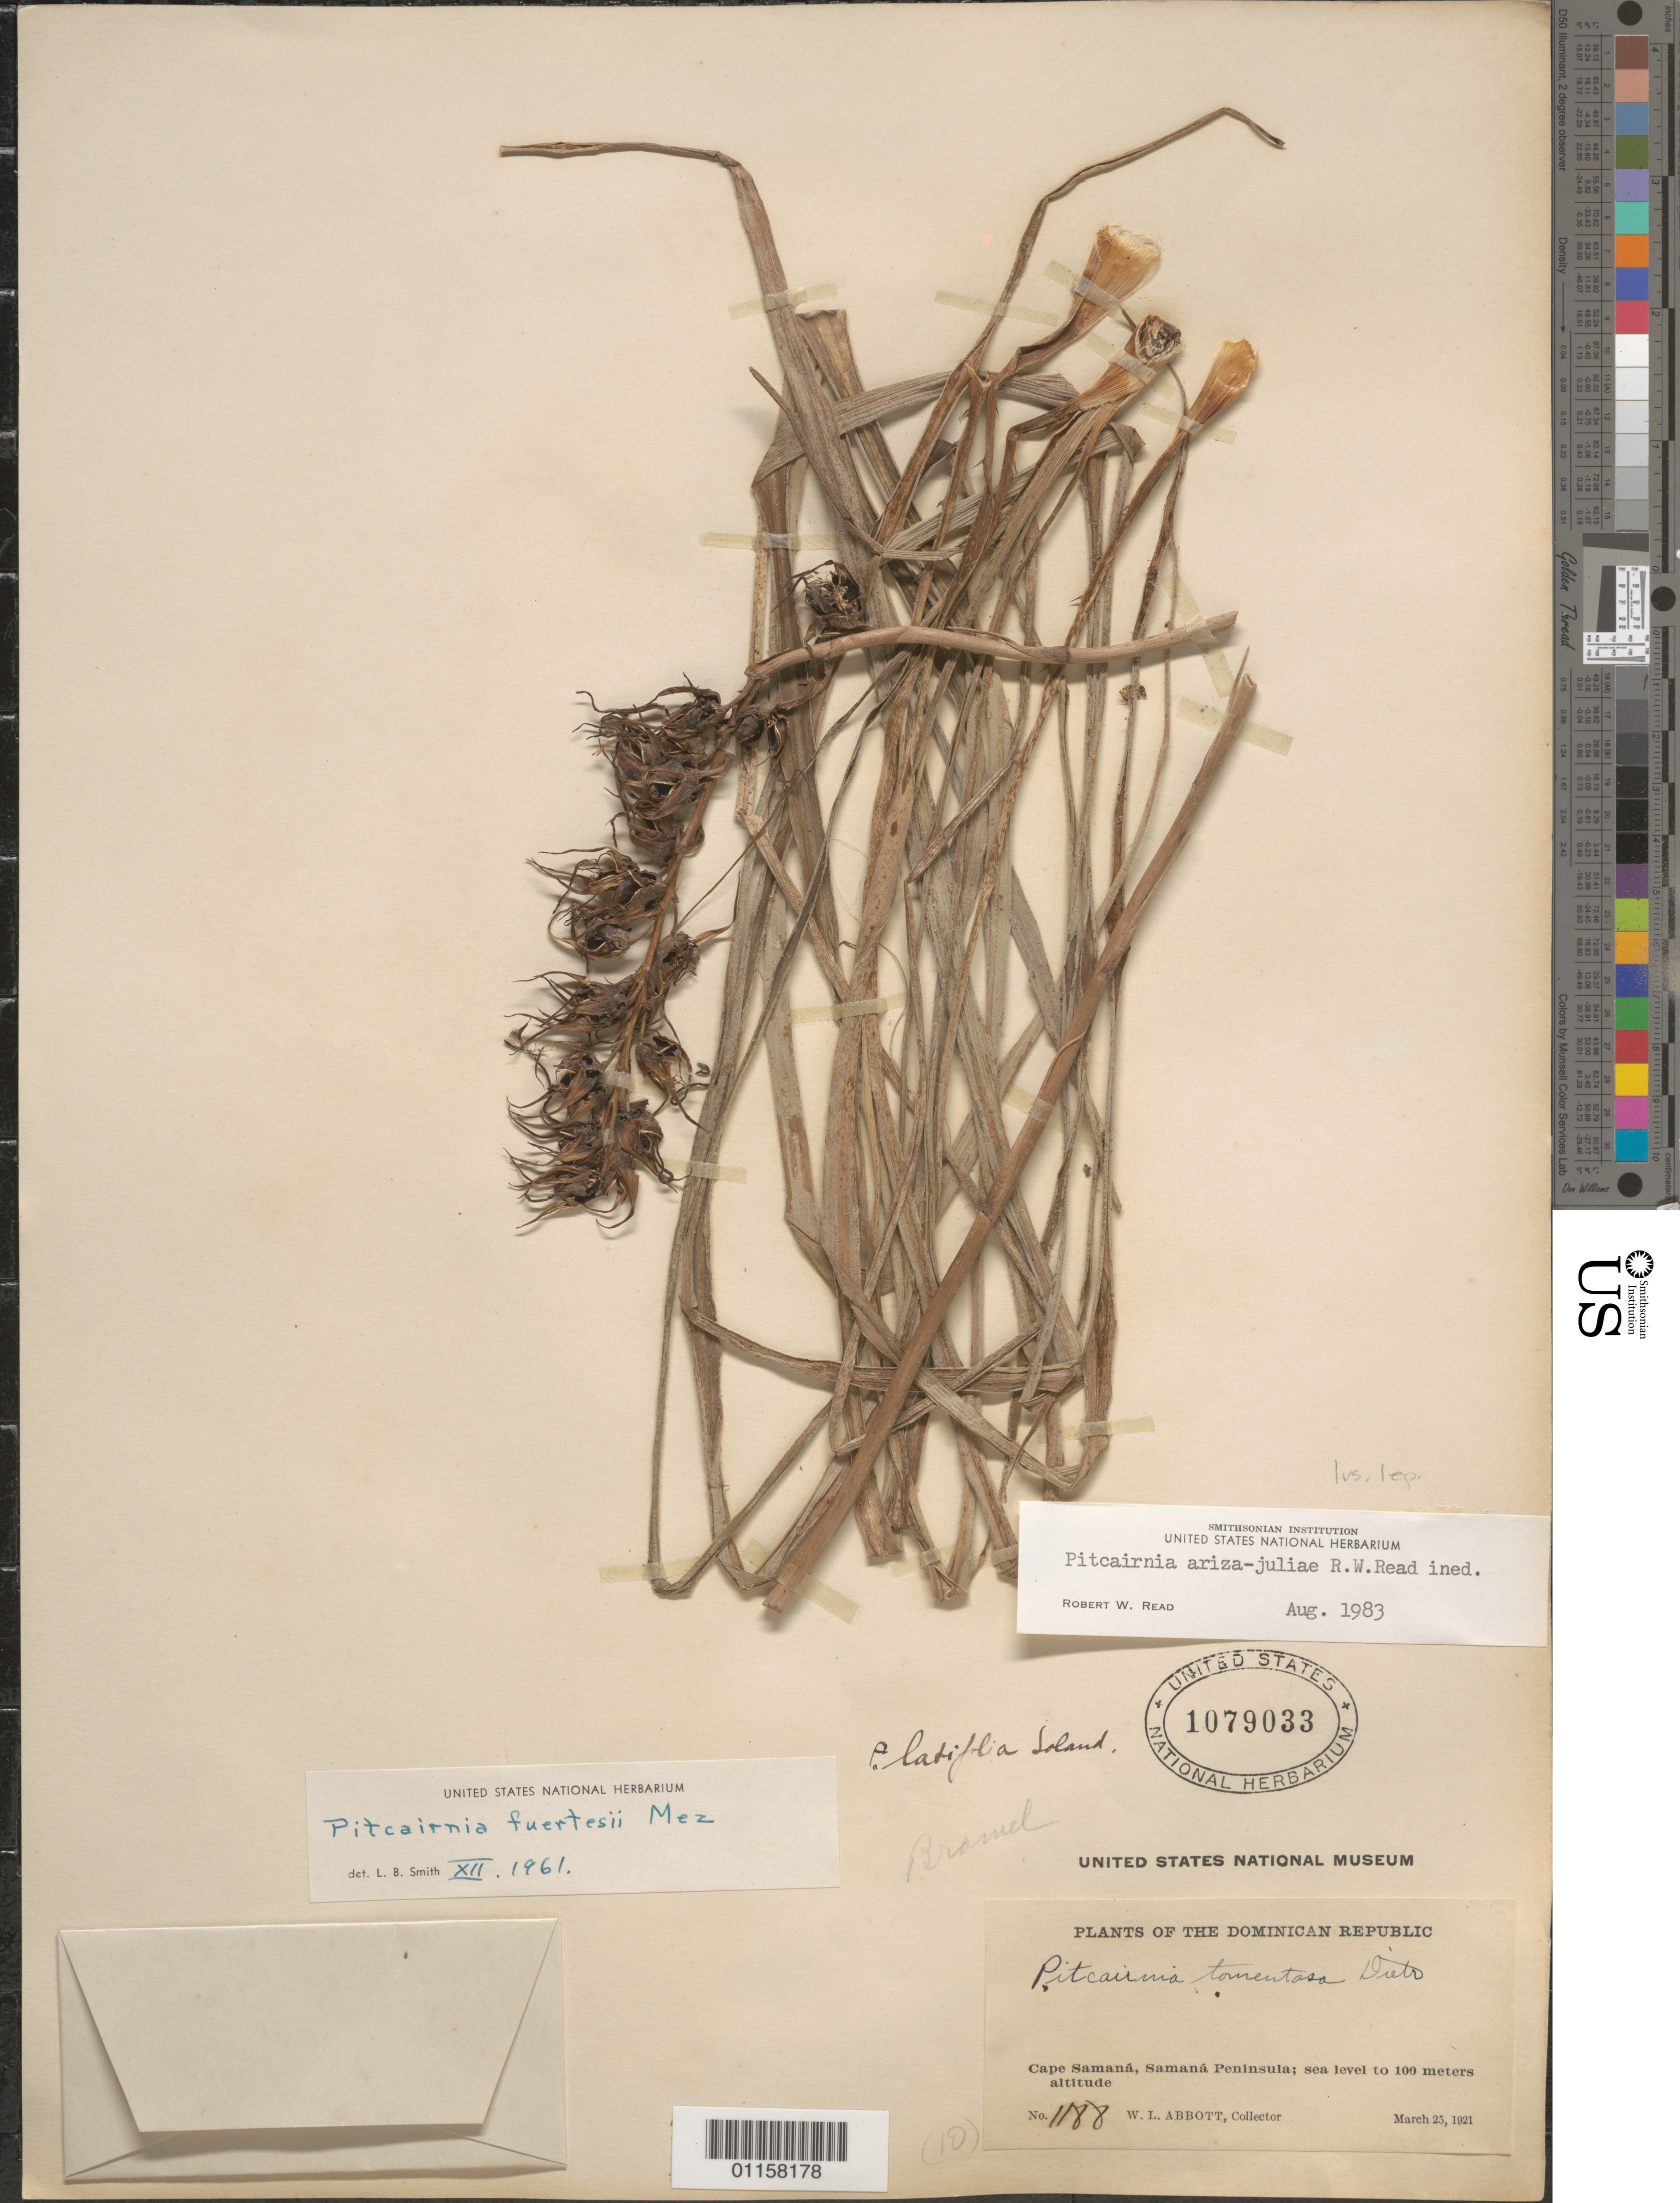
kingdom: Plantae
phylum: Tracheophyta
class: Liliopsida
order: Poales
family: Bromeliaceae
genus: Pitcairnia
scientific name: Pitcairnia sp.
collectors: W. L. Abbott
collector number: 1188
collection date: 1921-03-25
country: Dominican Republic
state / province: Samaná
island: Hispaniola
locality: Cape Samaná, Samaná Peninsula.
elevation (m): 0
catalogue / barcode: US 1079033